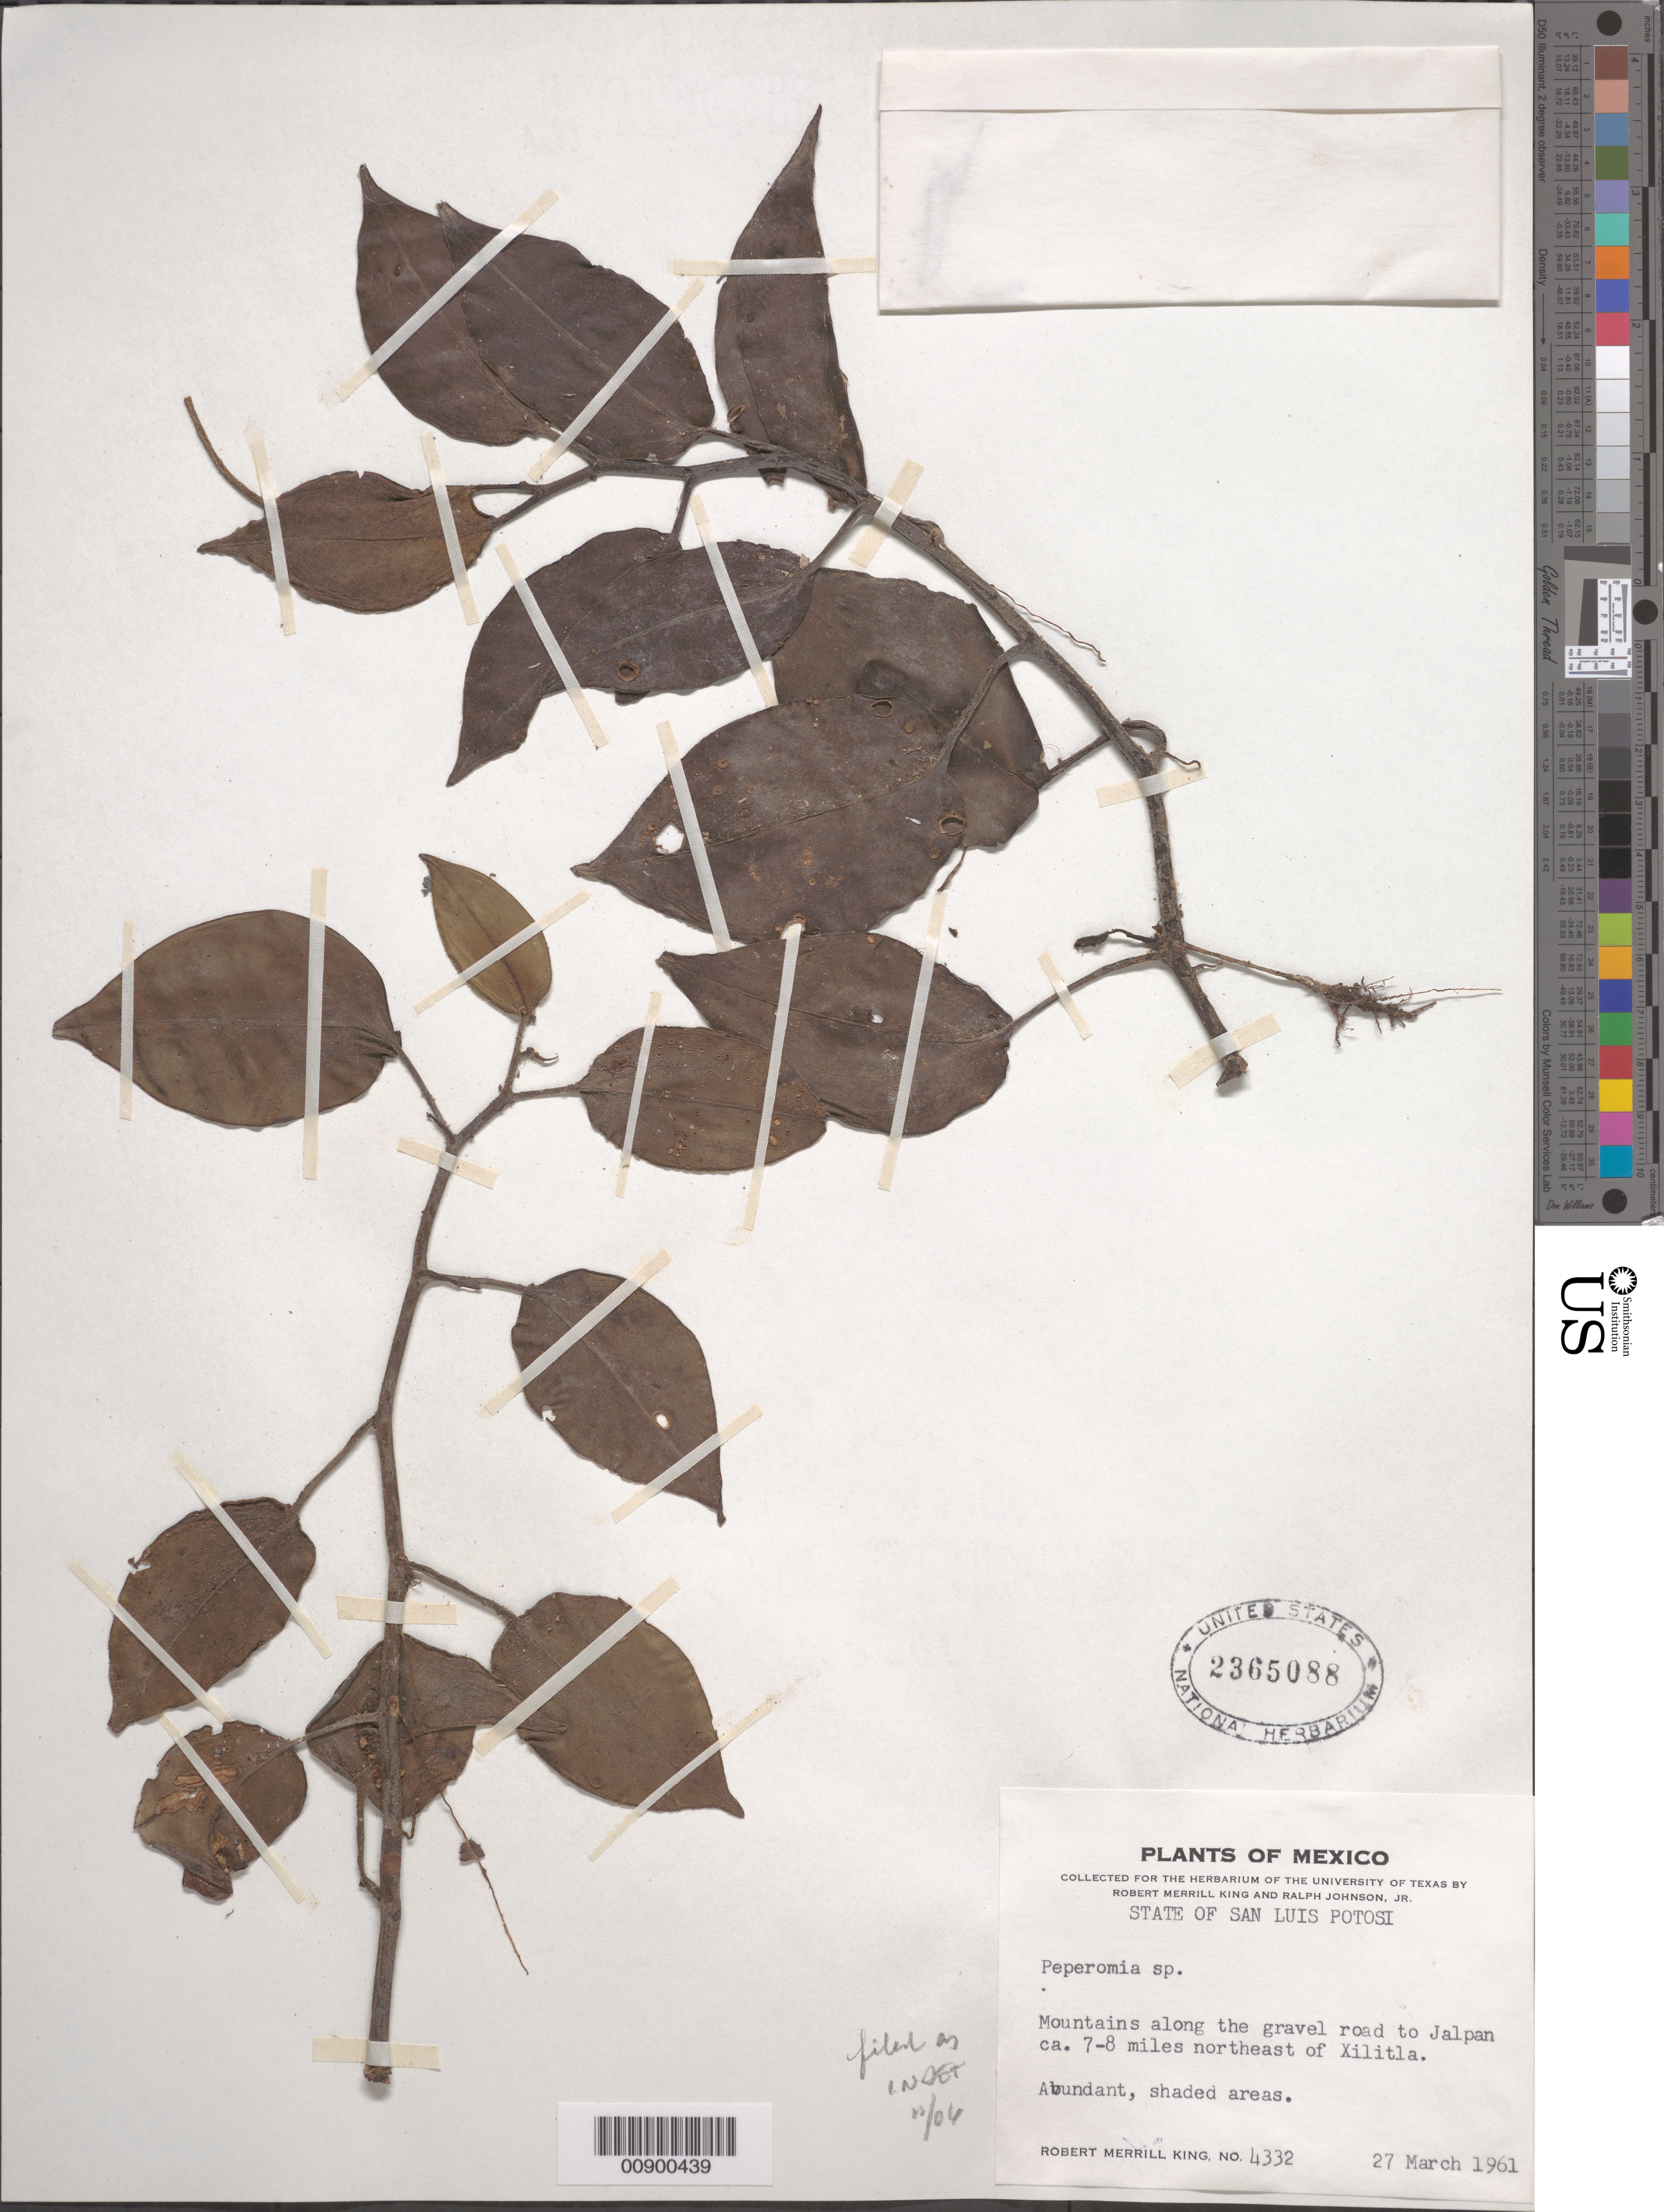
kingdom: Plantae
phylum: Tracheophyta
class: Magnoliopsida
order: Piperales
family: Piperaceae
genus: Peperomia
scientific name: Peperomia granulosa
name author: Trel.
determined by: Jiménez, José Estaban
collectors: R. M. King & R. Johnson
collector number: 4332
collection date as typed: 27 Mar 1961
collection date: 1961-03-27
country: Mexico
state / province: San Luis Potosí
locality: San Luis Potosí: Mountains along the gravel road to Jalpan ca. 7-8 miles northeast of Xilitla.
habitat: Mountains along gravel road, shaded areas.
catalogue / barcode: US 2365088